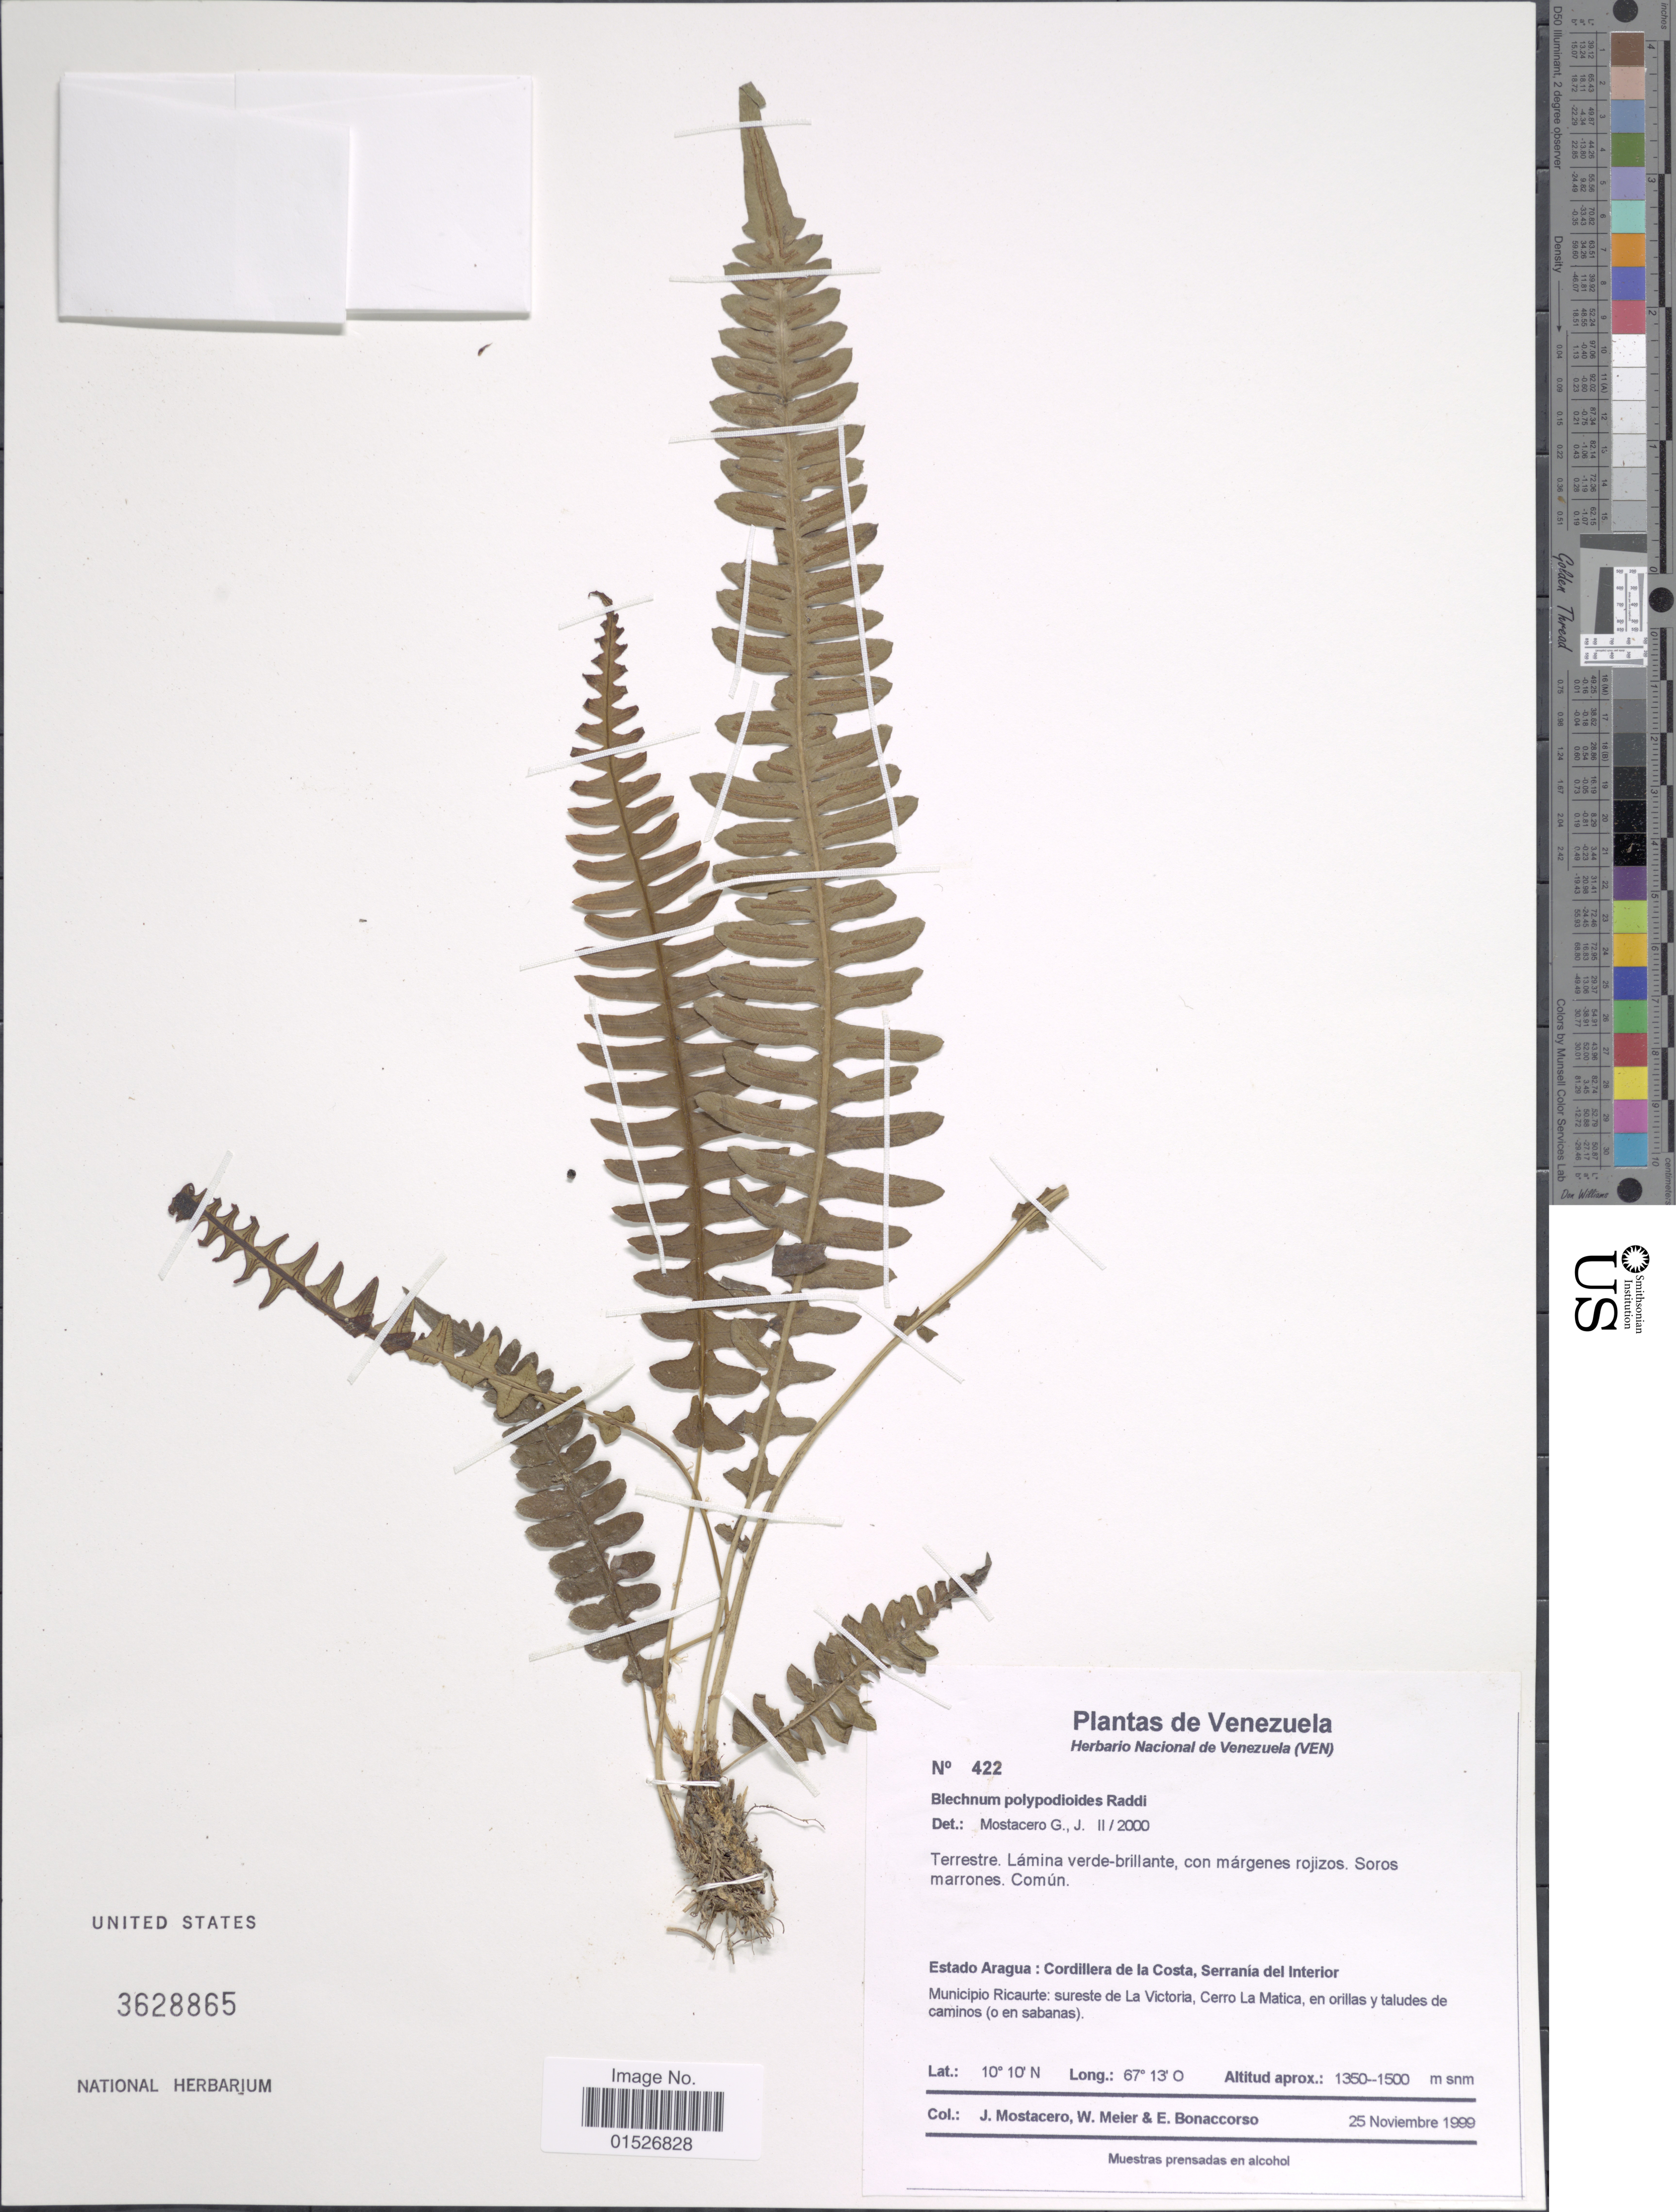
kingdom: Plantae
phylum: Tracheophyta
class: Polypodiopsida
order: Polypodiales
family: Blechnaceae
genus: Blechnum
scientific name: Blechnum polypodioides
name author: Raddi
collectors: J. Mostacero & E. Bonaccorso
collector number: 422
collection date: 1999-11-25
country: Venezuela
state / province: Aragua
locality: Estado Aragua: Cordillera de la Costa, Serrania del Interior. Municipio Ricaurte:sureste de La Victoria, Cerro la Matica, en orillas y taludes de caminos (o en sabanas)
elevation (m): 1350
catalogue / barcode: US 3628865